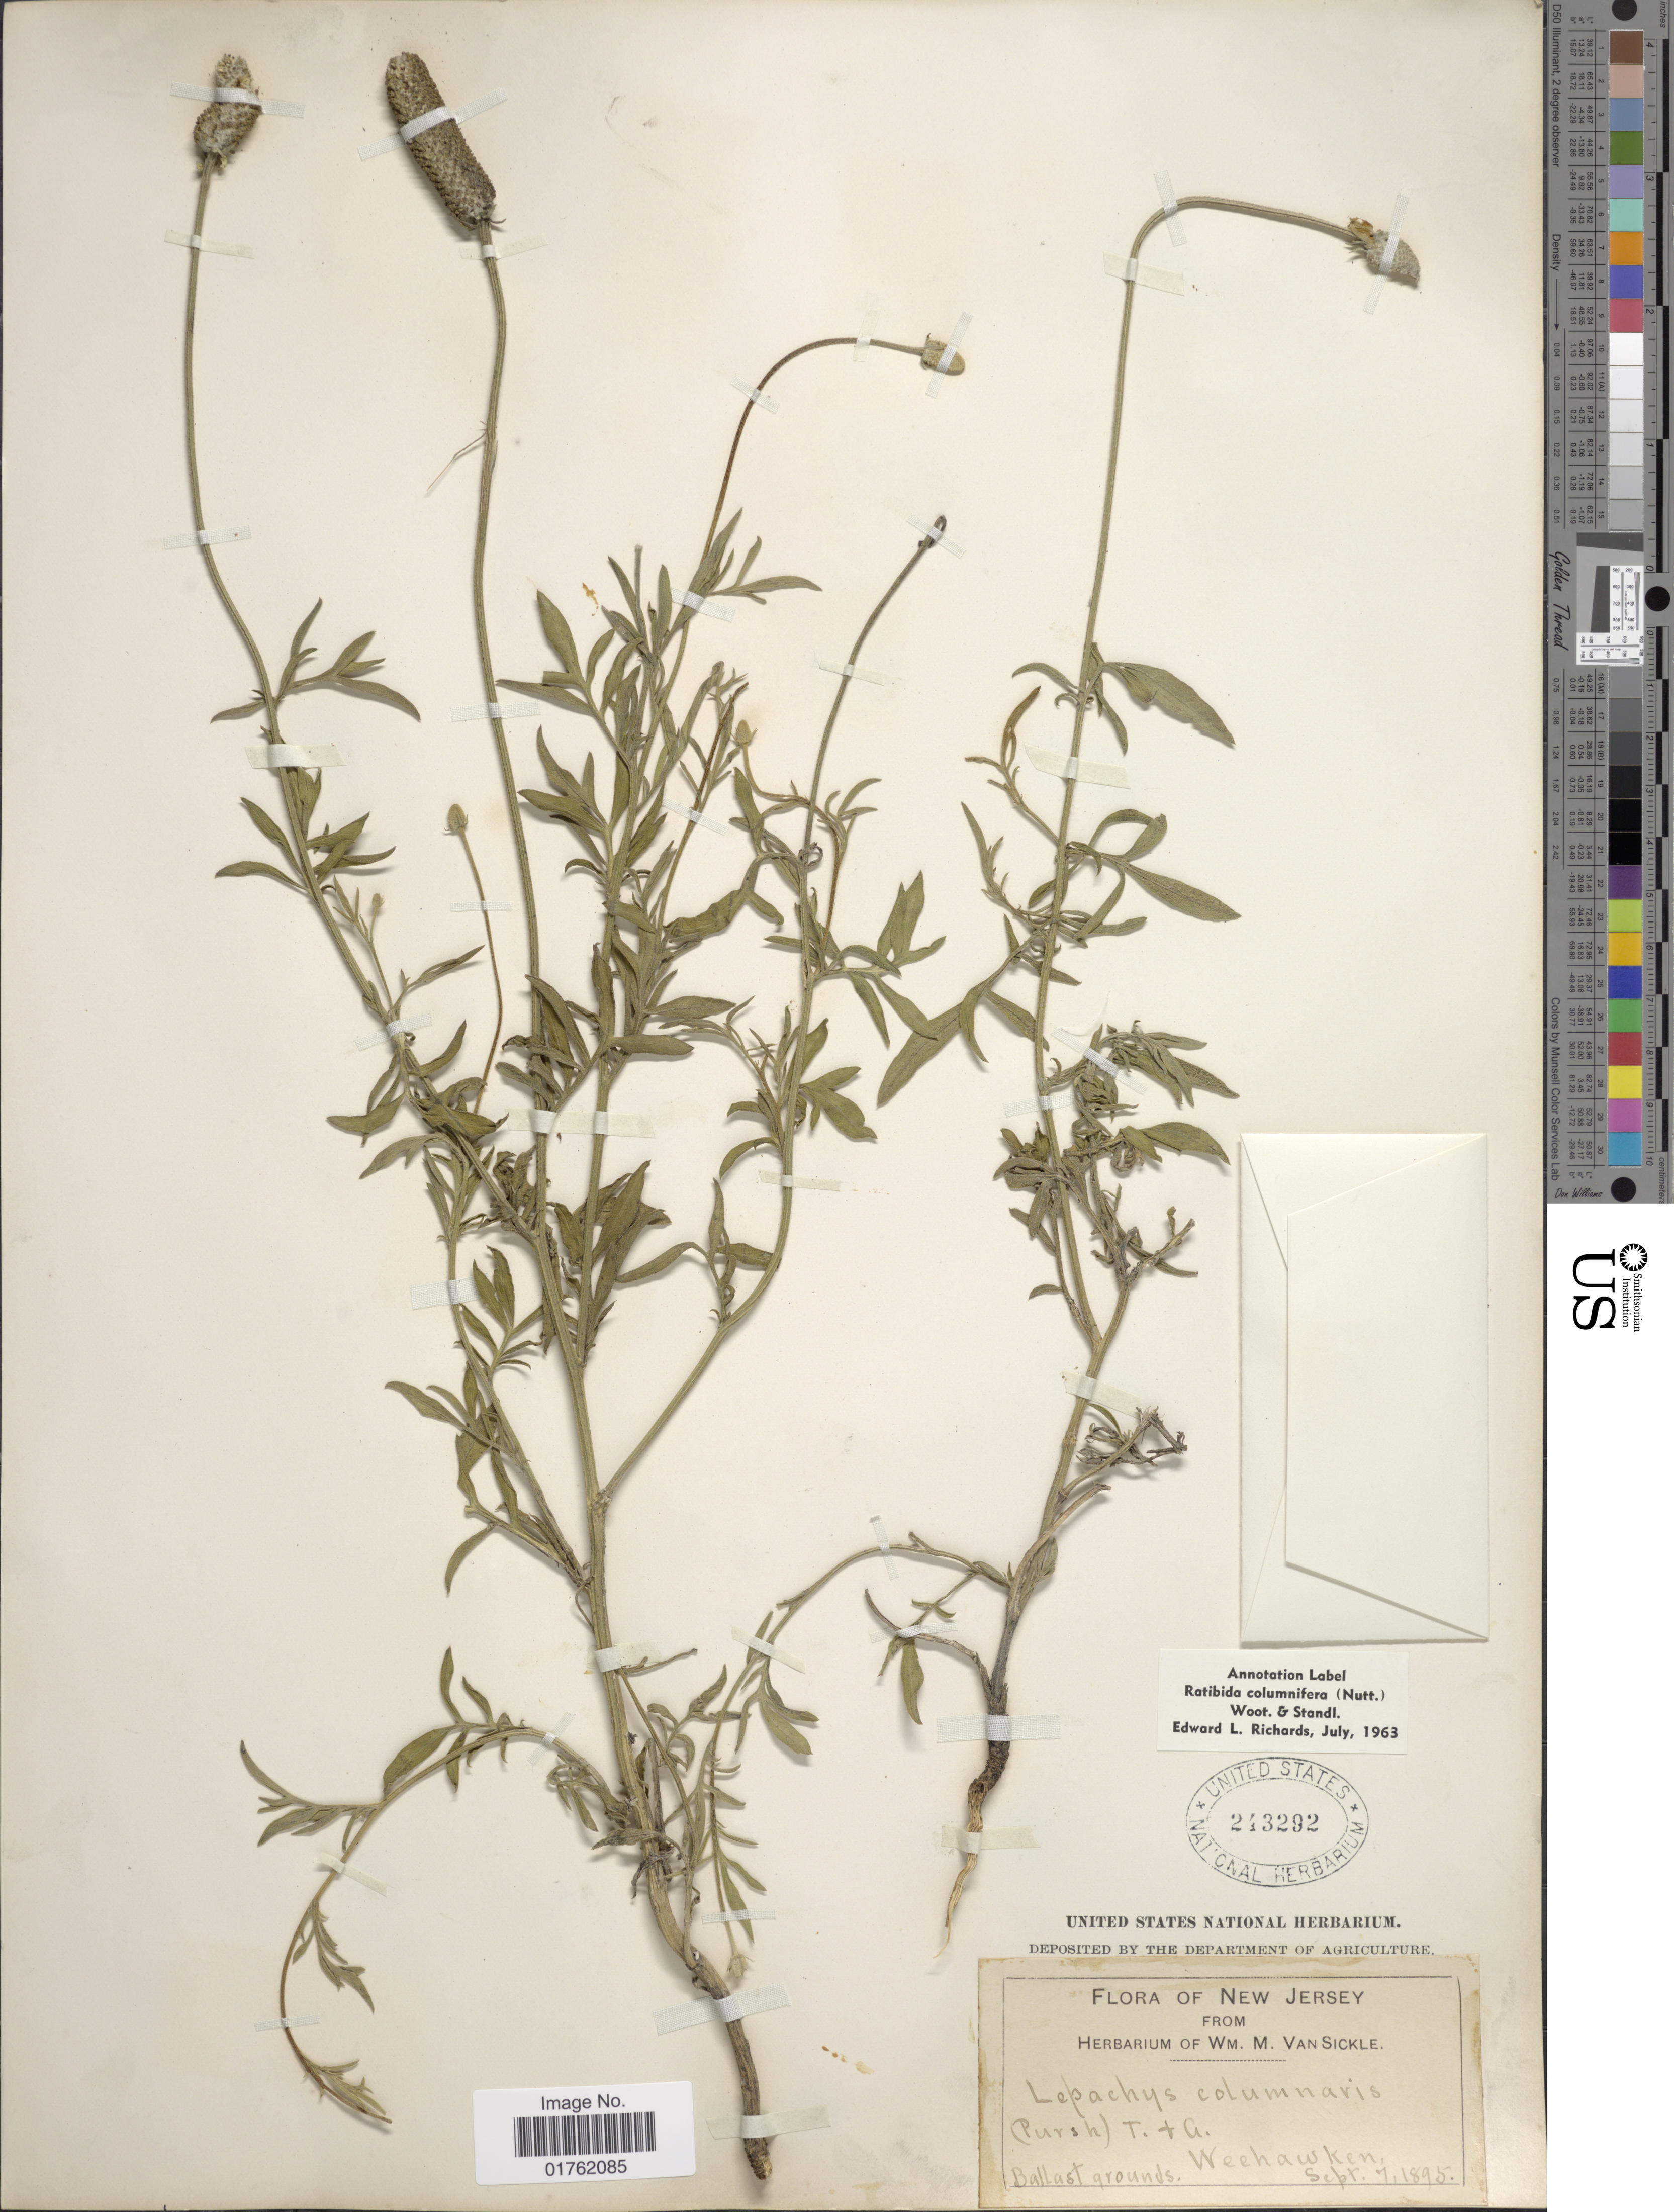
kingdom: Plantae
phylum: Tracheophyta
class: Magnoliopsida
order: Asterales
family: Asteraceae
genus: Ratibida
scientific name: Ratibida columnaris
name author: (Pursh) D. Don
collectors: ex herb. Wm. M. Van Sickle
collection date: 1895-09-07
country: United States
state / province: New Jersey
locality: Weehawken, Ballast grounds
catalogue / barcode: US 243292